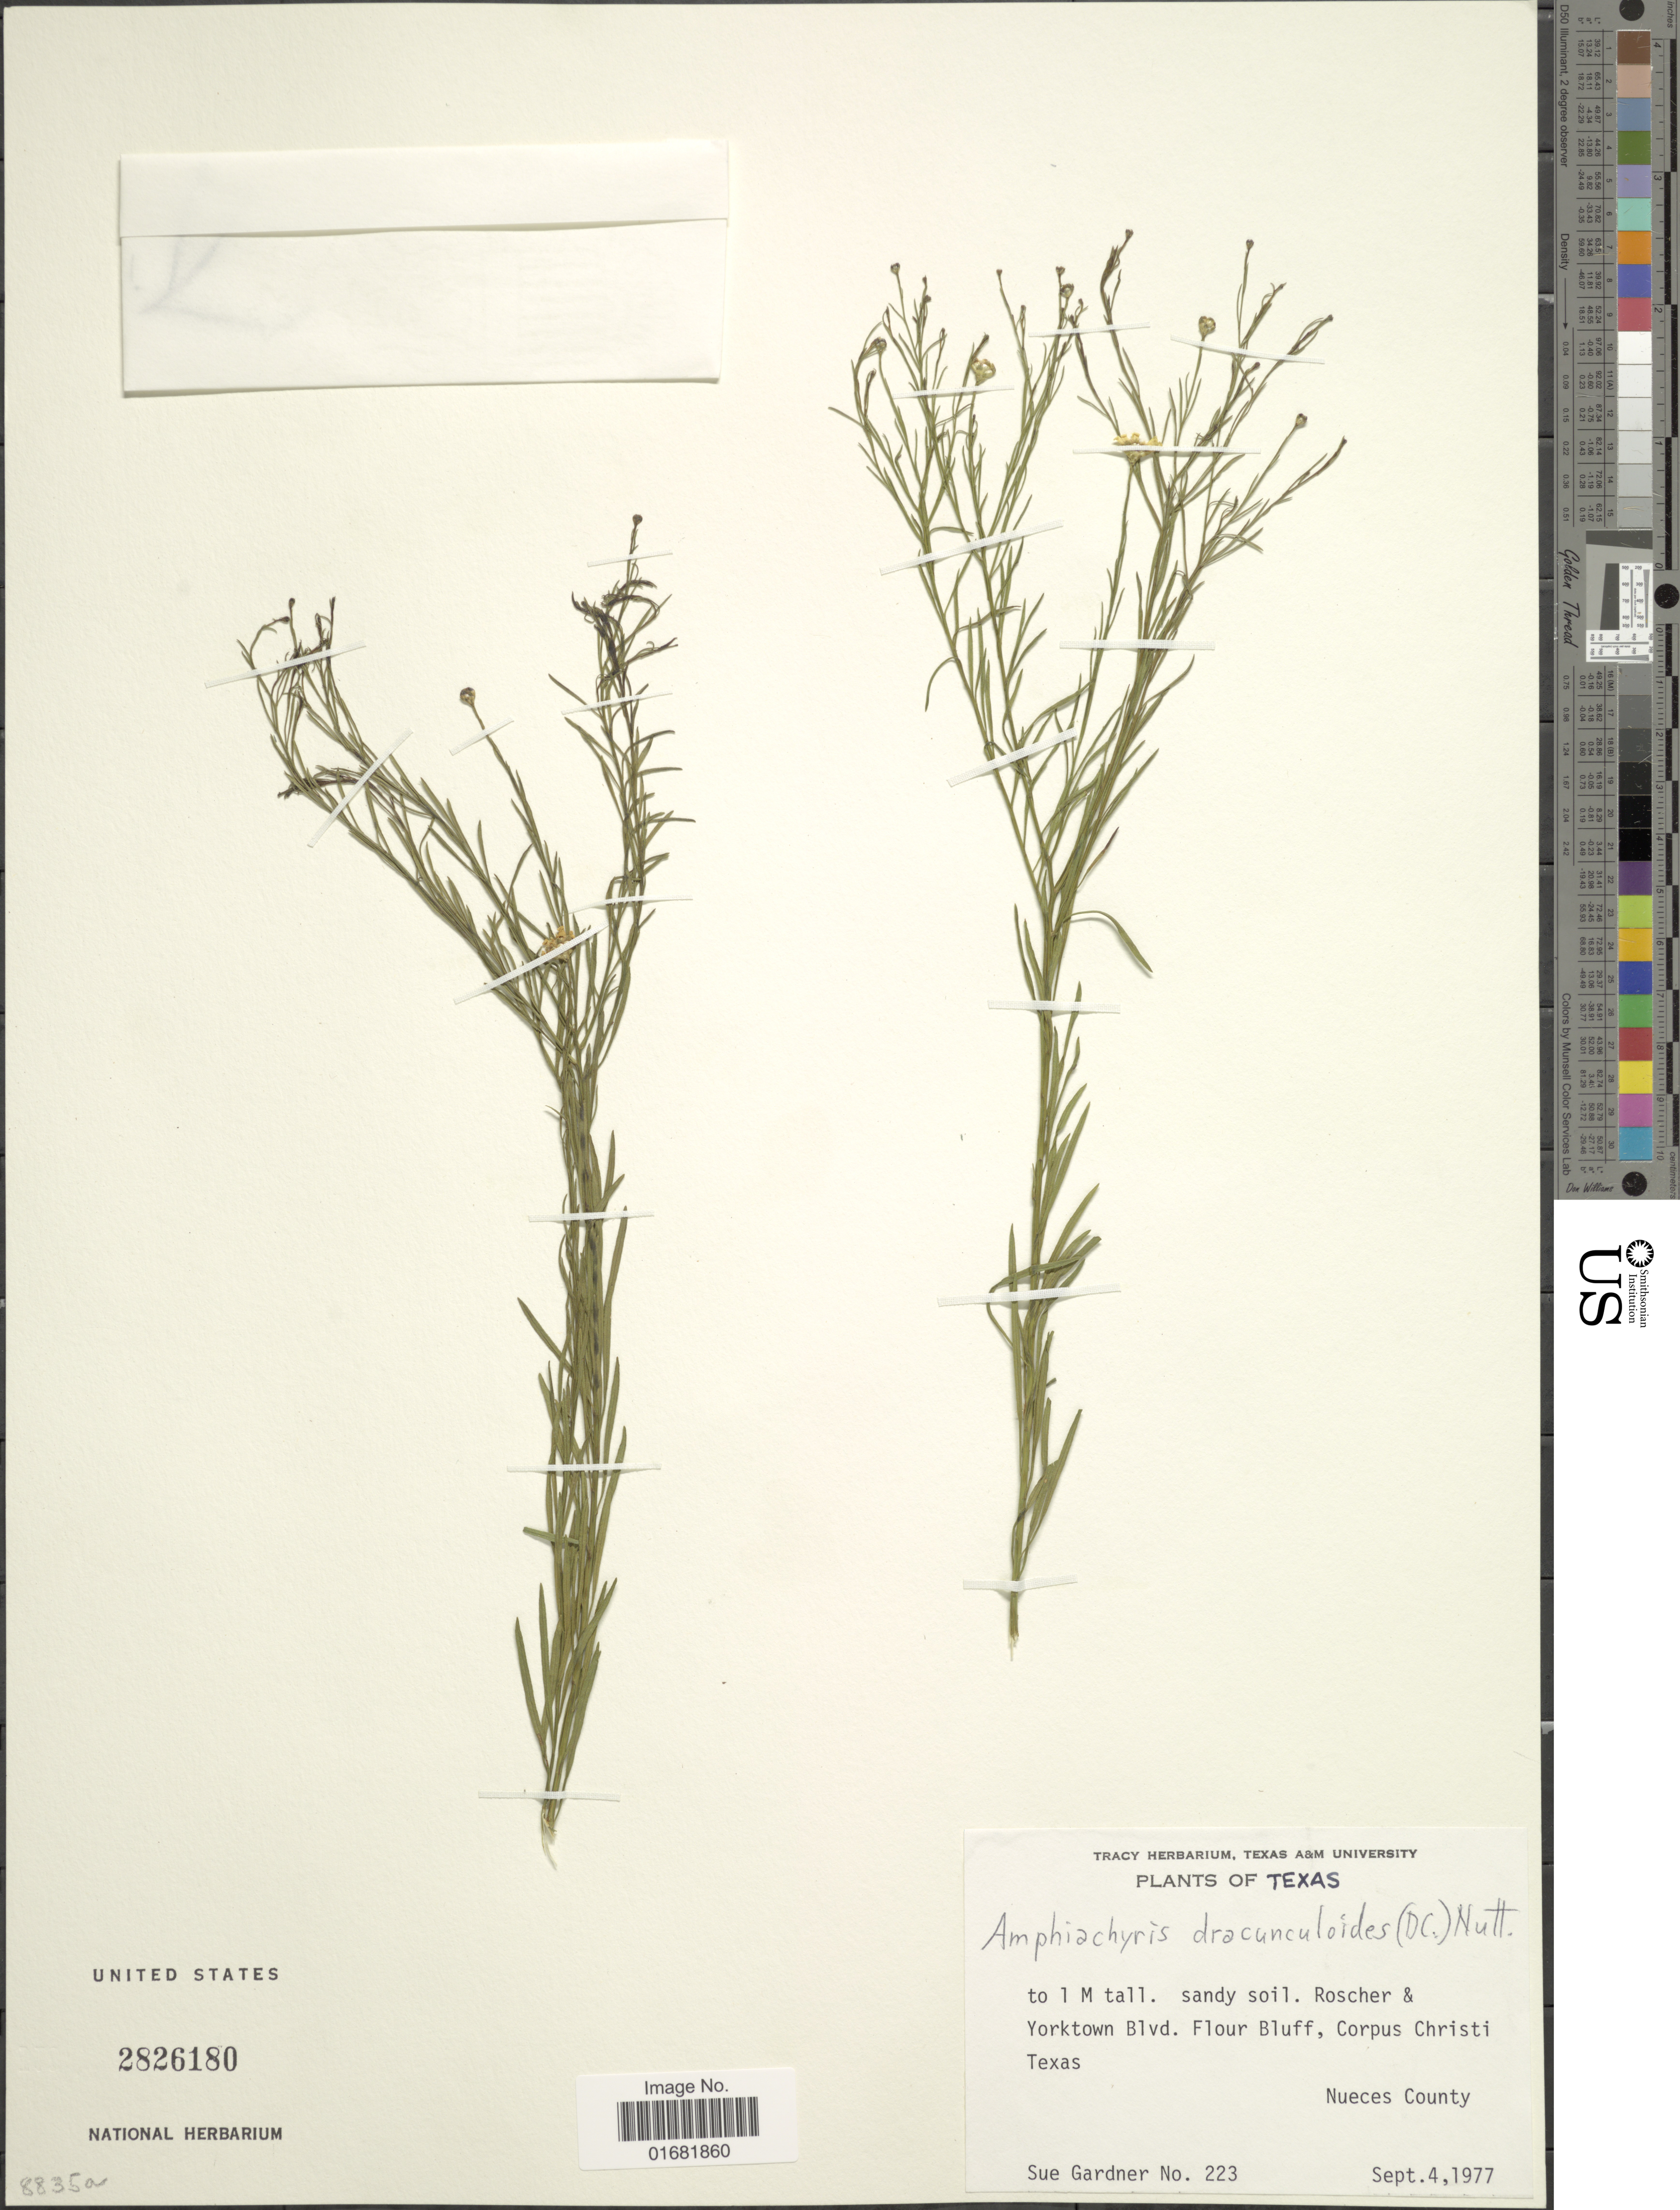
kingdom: Plantae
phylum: Tracheophyta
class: Magnoliopsida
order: Asterales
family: Asteraceae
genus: Amphiachyris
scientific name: Amphiachyris dracunculoides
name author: (DC.) Nutt.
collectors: S. Gardner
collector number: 223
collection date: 1977-09-04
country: United States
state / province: Texas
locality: Roscher & Yorktown Blvd. Nueces County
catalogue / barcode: US 2826180